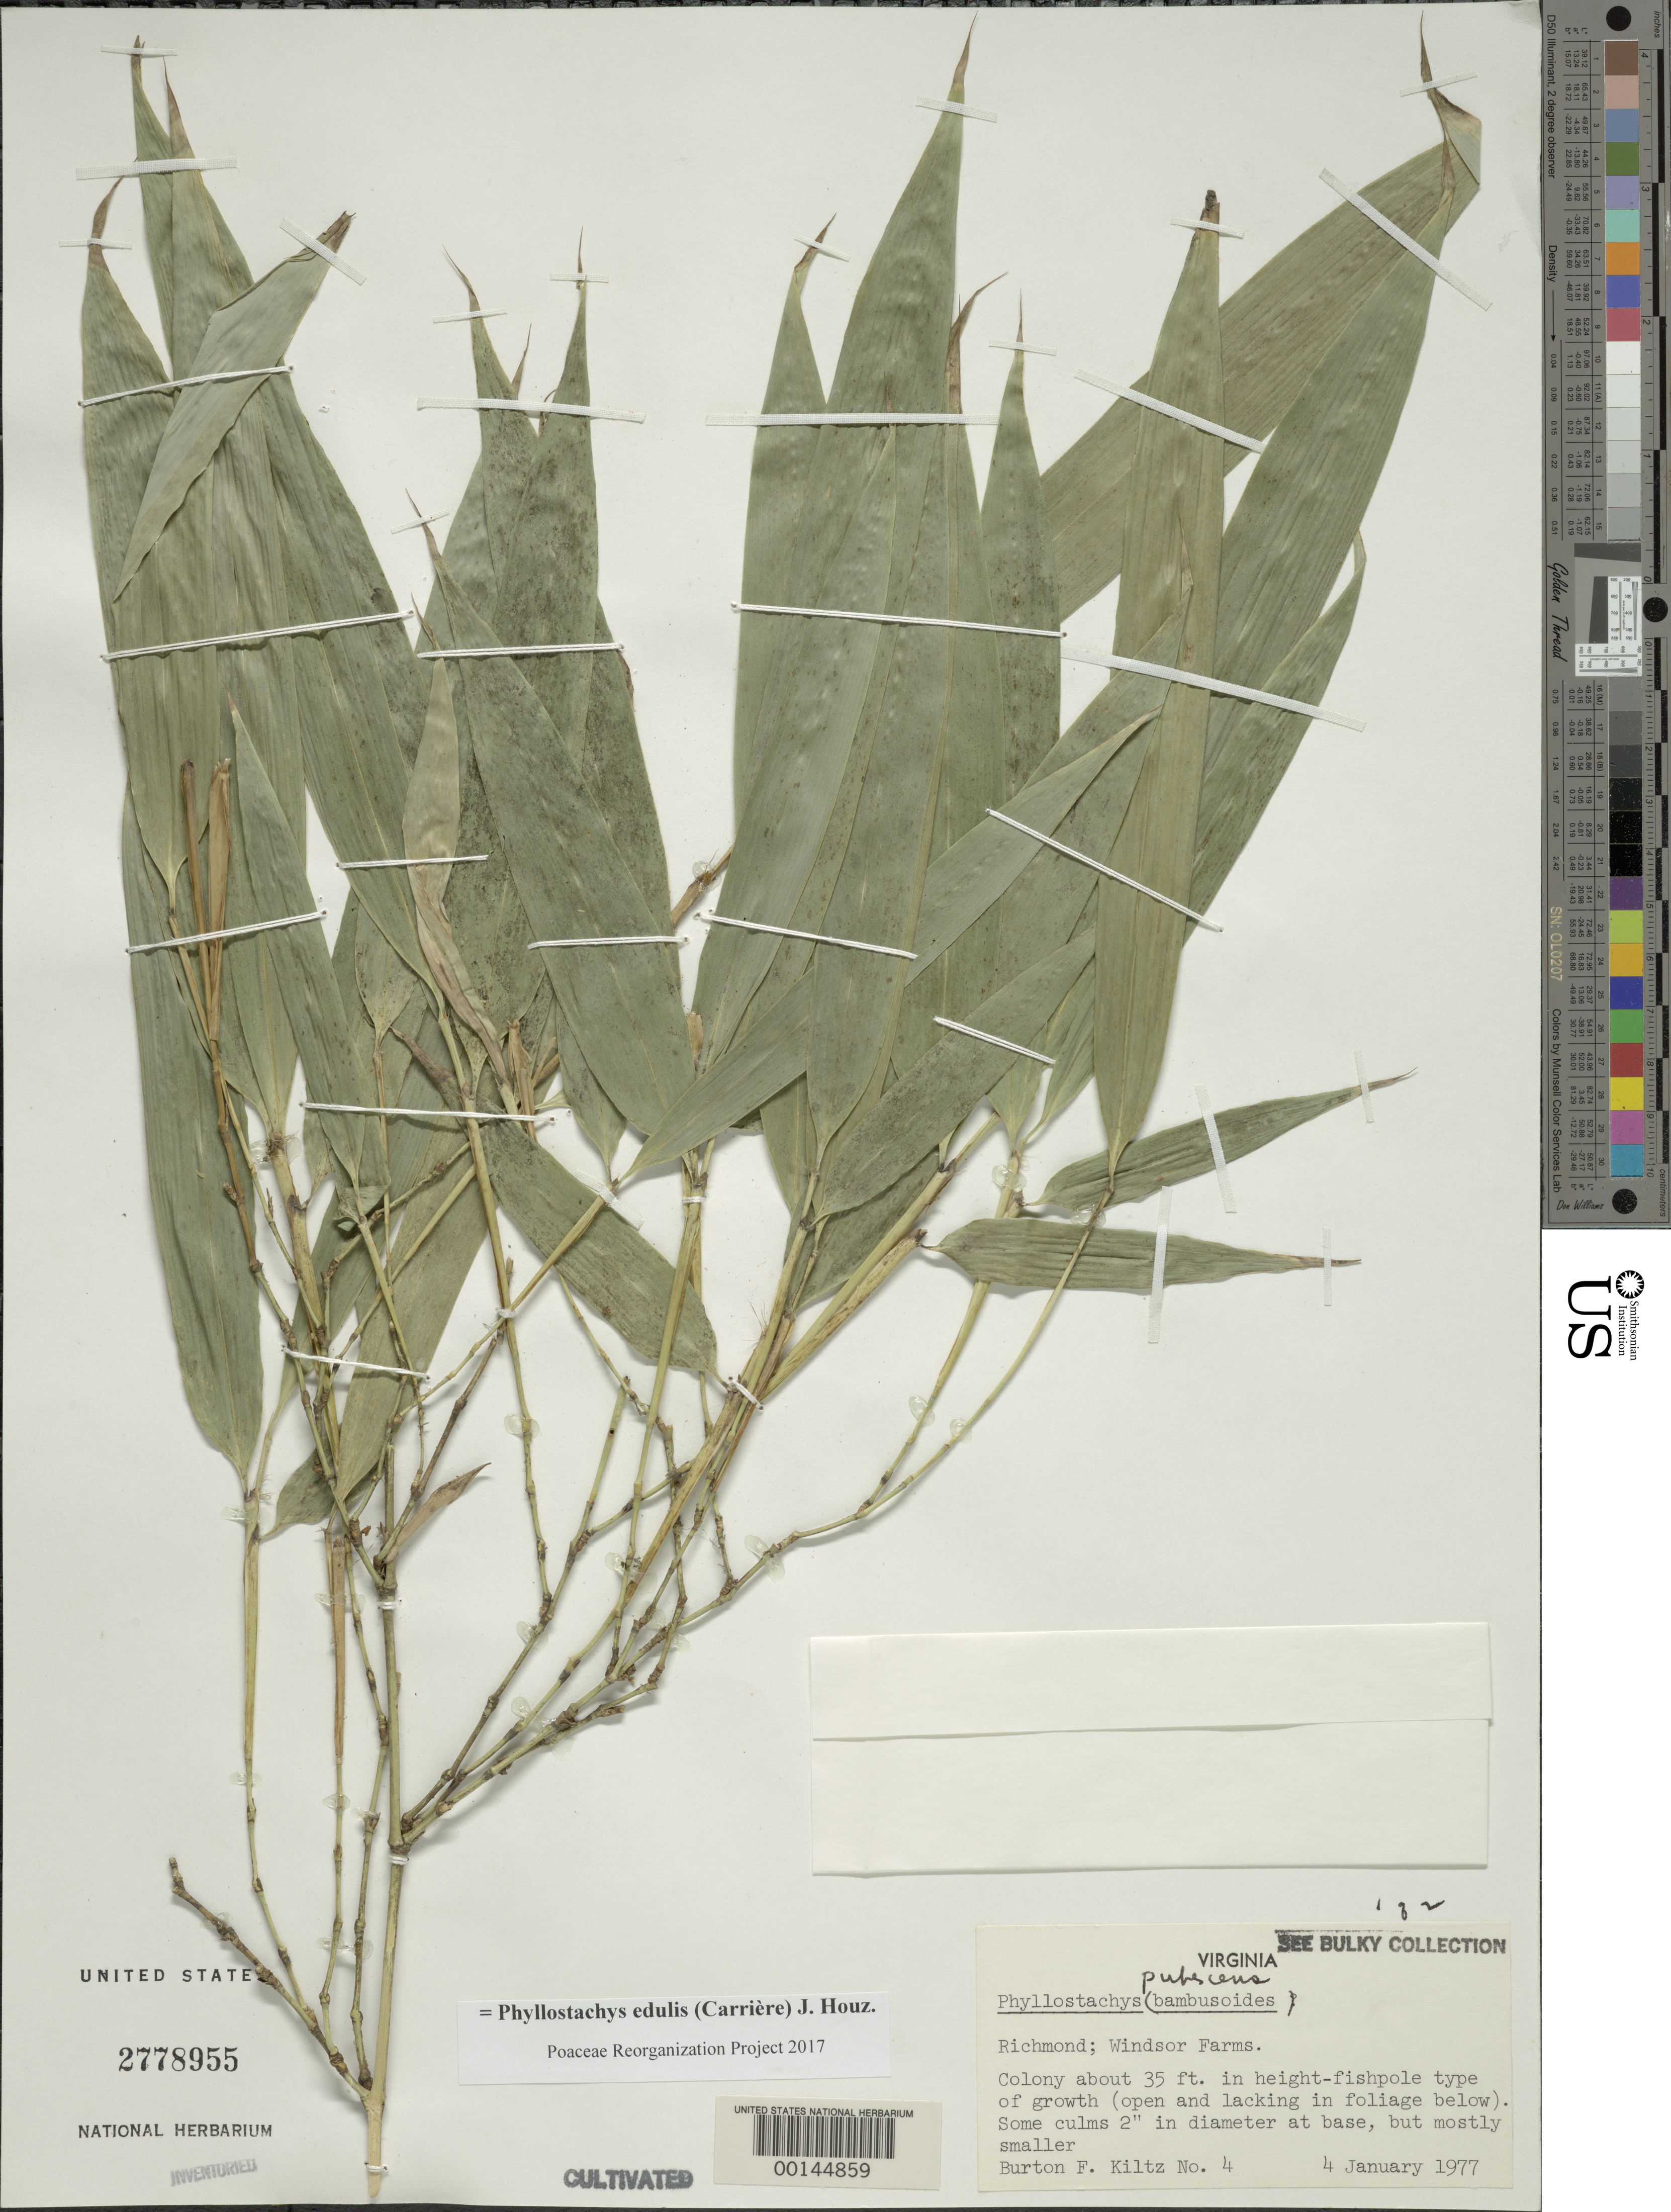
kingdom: Plantae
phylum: Tracheophyta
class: Liliopsida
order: Poales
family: Poaceae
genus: Phyllostachys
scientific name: Phyllostachys edulis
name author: (Carrière) J. Houz.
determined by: Poaceae Reorganization Project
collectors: B. Kiltz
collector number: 4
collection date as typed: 04 Jan 1977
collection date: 1977-01-04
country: United States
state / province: Virginia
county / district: Henrico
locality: Richmond, windsor farms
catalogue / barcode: US 2778955